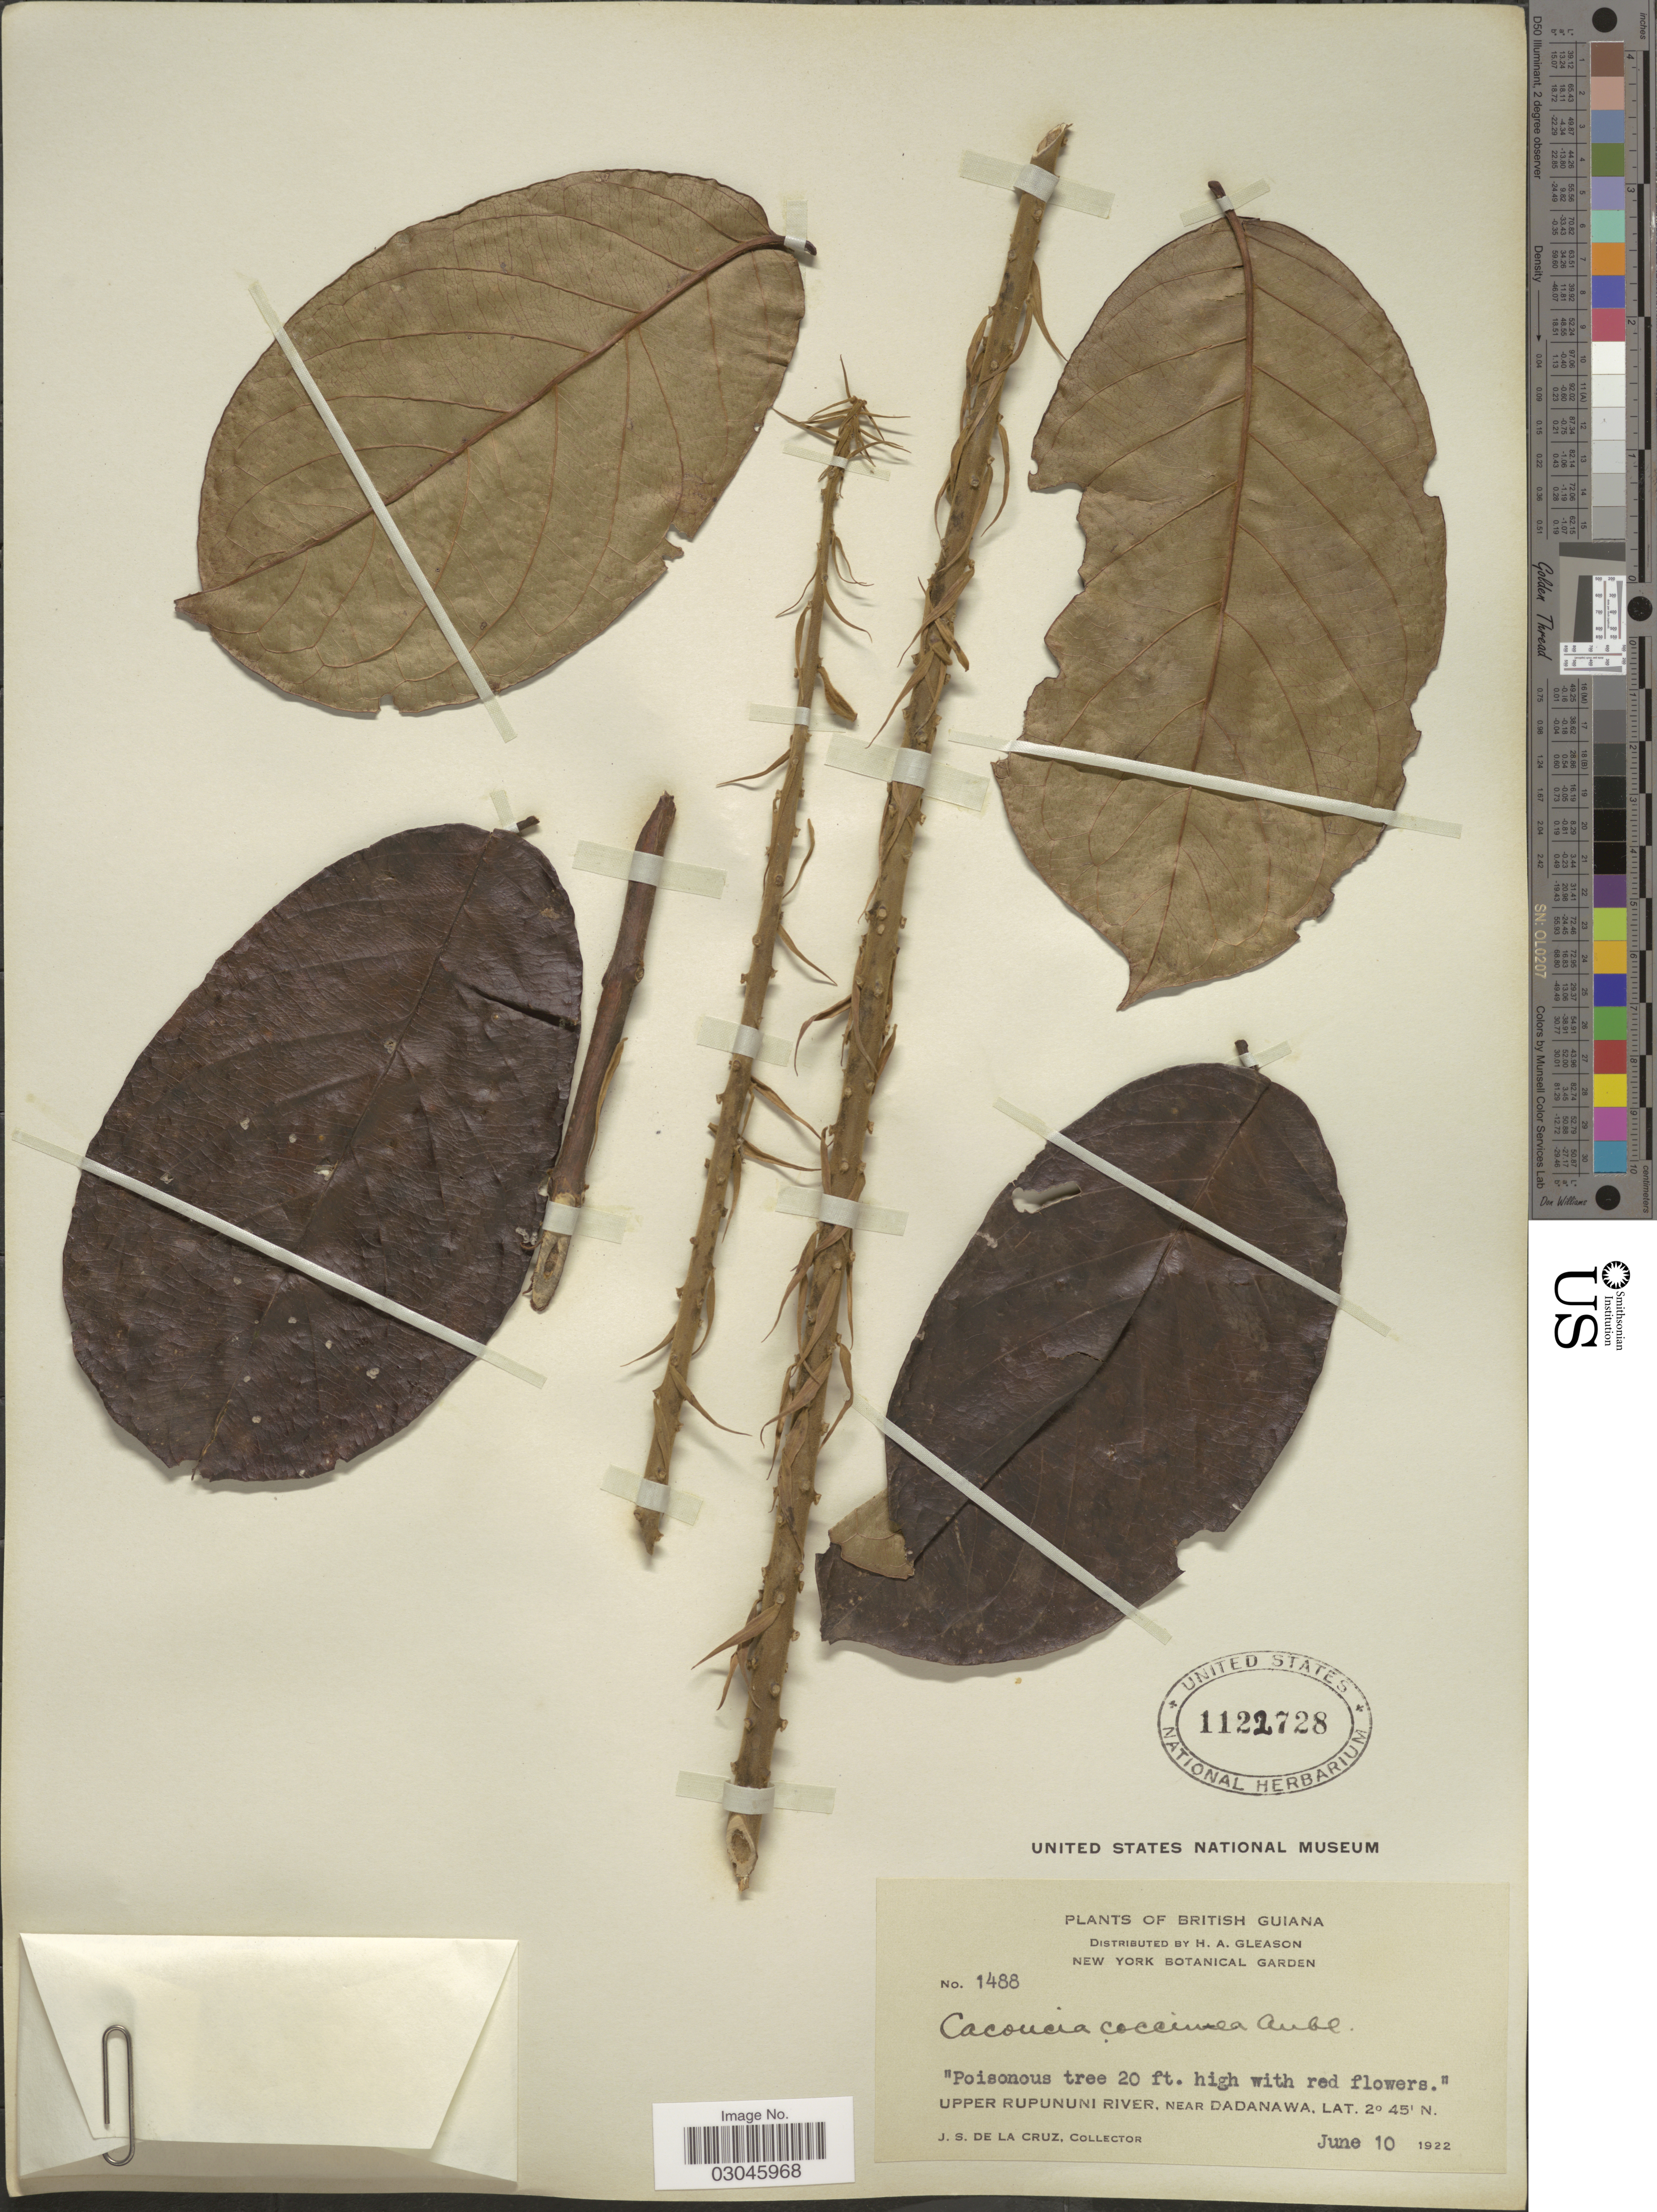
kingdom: Plantae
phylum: Tracheophyta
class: Magnoliopsida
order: Myrtales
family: Combretaceae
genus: Combretum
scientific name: Combretum cacoucia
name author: Exell ex Sandwith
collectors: J. S. de la Cruz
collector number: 1488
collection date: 1922-06-10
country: Guyana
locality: British Guiana. Upper Rupununi River, near Dadanawa.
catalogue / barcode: US 1122728